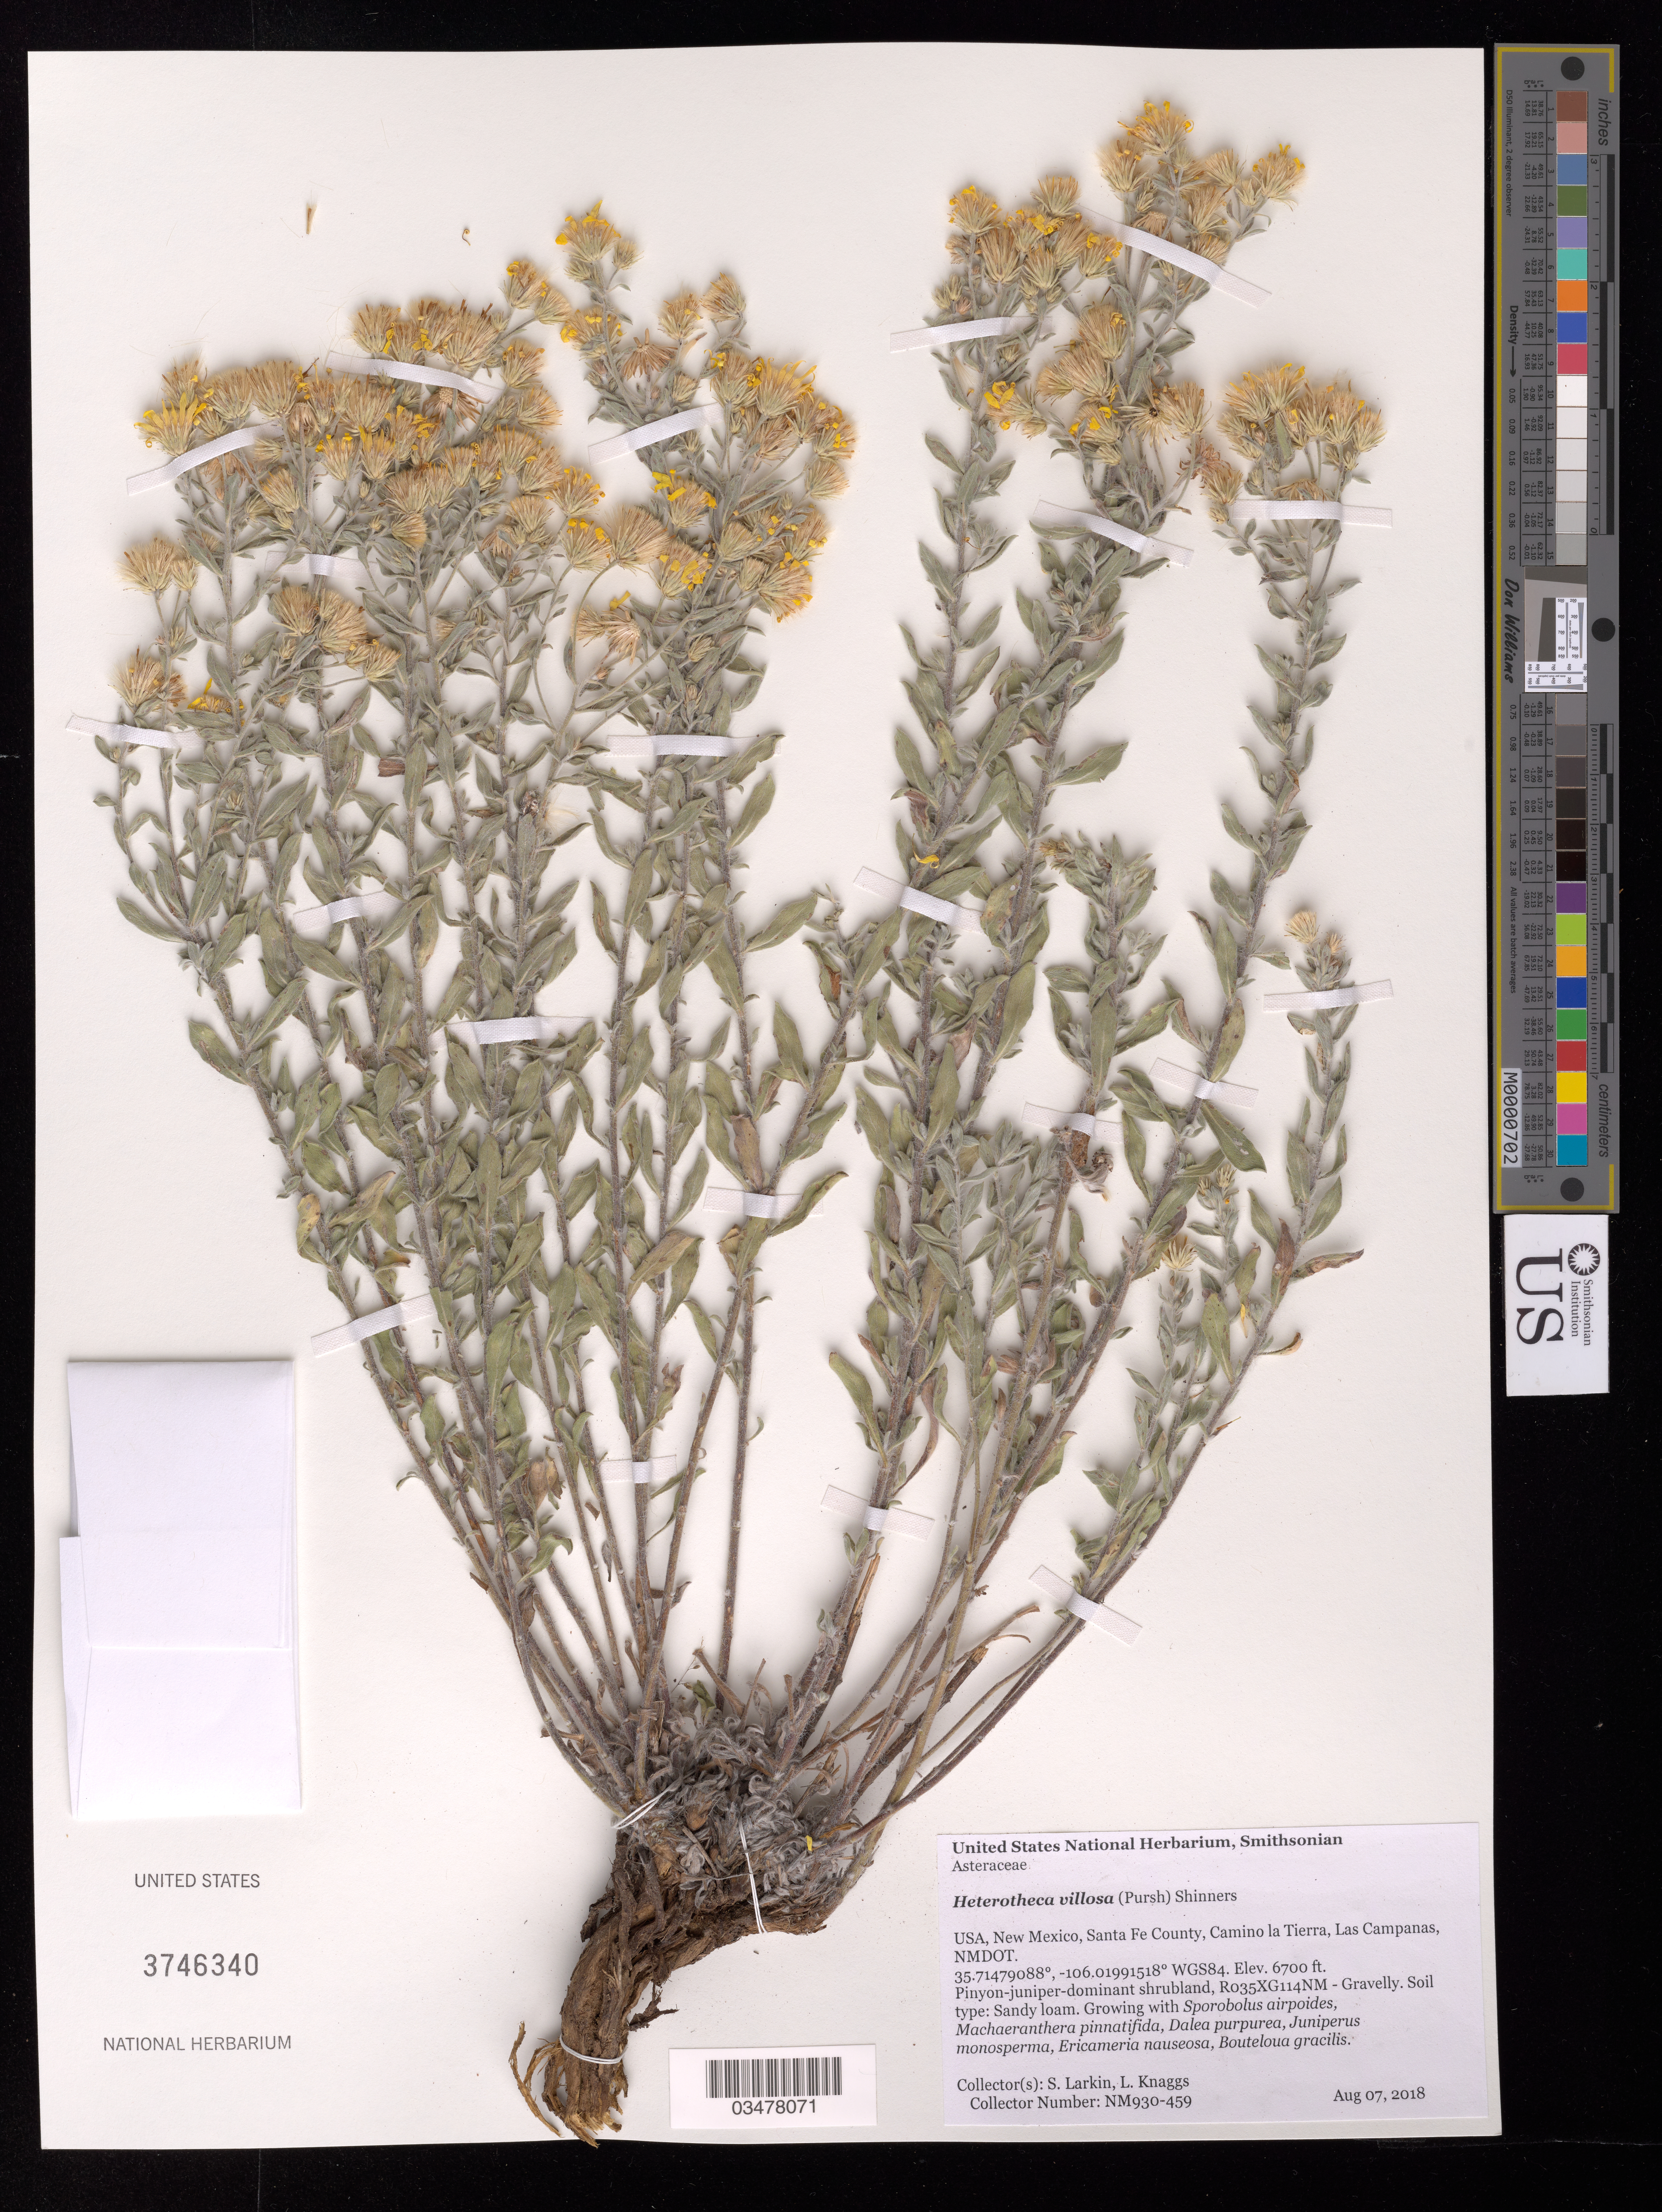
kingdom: Plantae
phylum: Tracheophyta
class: Magnoliopsida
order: Asterales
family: Asteraceae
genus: Heterotheca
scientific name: Heterotheca villosa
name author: (Pursh) Shinners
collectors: S. Larkin & L. Knaggs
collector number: NM930-459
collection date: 2018-08-07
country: United States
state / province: New Mexico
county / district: Santa Fe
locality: Las Campanas, Camino La Tierra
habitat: R035XG114NM - Gravelly. Sandy loam. With Dalea purpurea, Juniperus monosperma, Ericameria nauseosa, etc.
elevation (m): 2042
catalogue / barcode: US 3746340